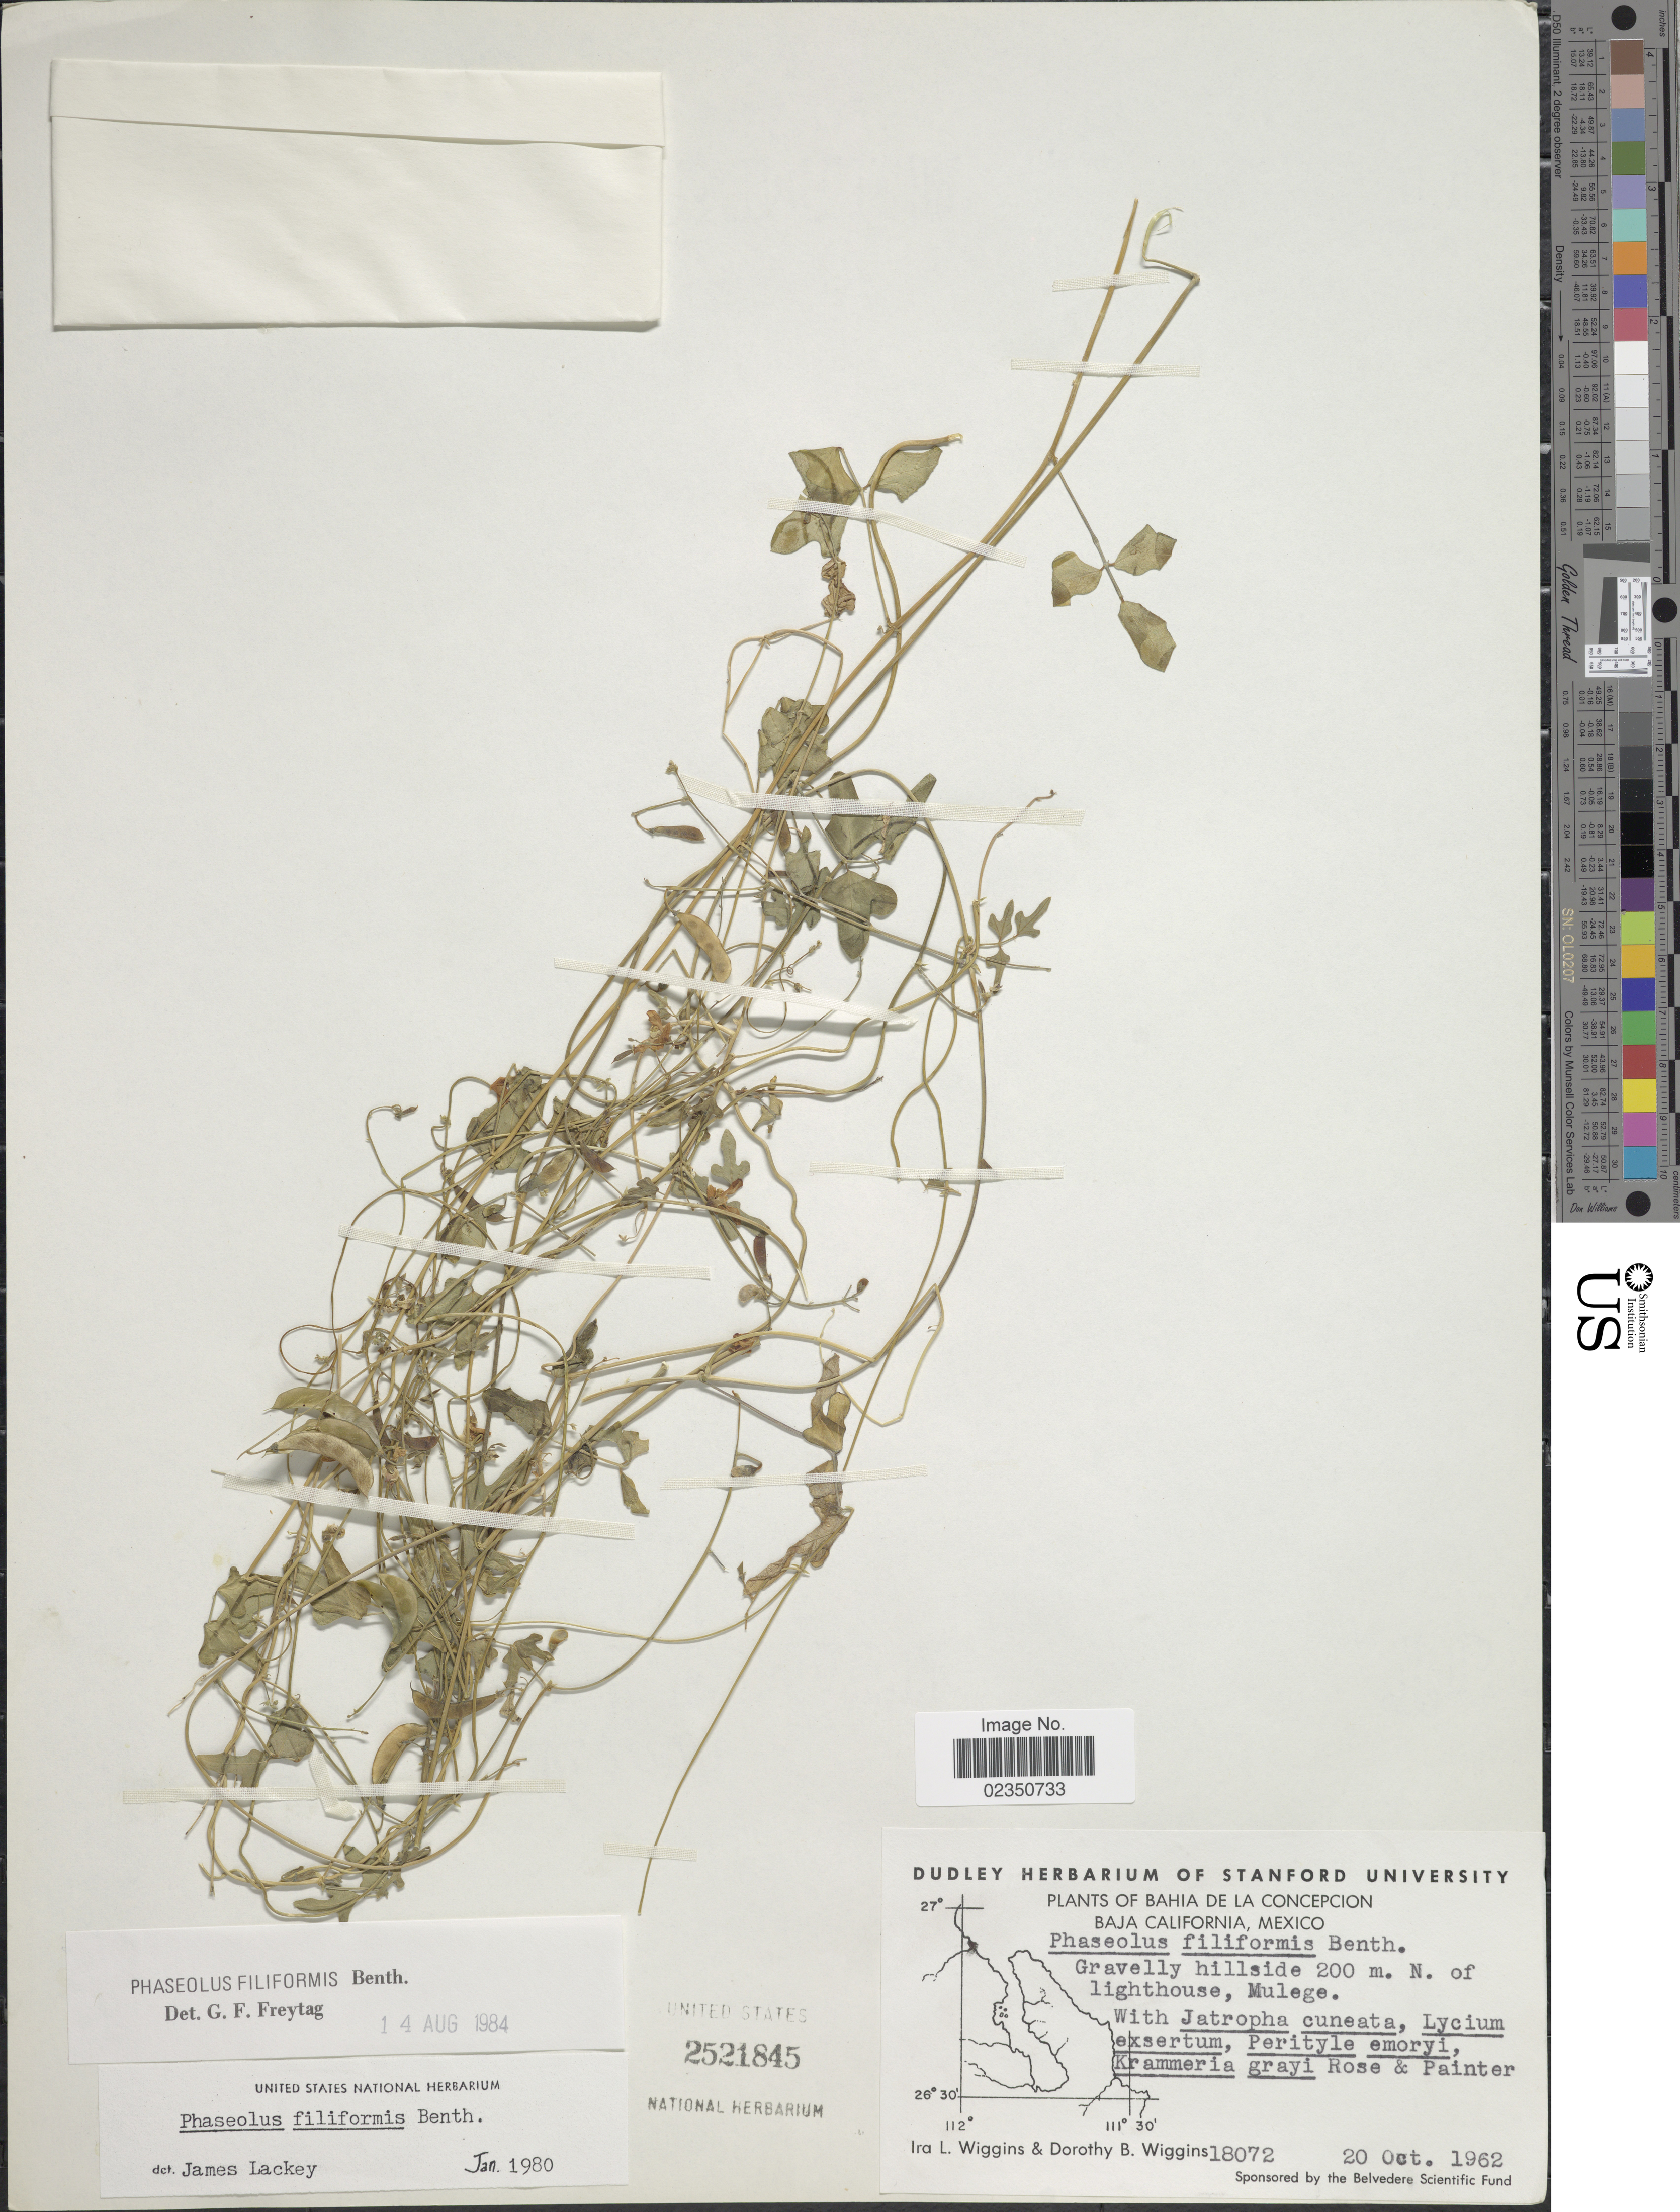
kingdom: Plantae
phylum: Tracheophyta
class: Magnoliopsida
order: Fabales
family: Fabaceae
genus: Phaseolus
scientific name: Phaseolus filiformis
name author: Benth.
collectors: I. L. Wiggins & D. B. Wiggins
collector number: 18072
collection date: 1962-10-20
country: Mexico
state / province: Baja California Sur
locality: Bahia de La Concepcion, gravelly hillside 200 m. N. of lighthouse, Mulege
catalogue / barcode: US 2521845